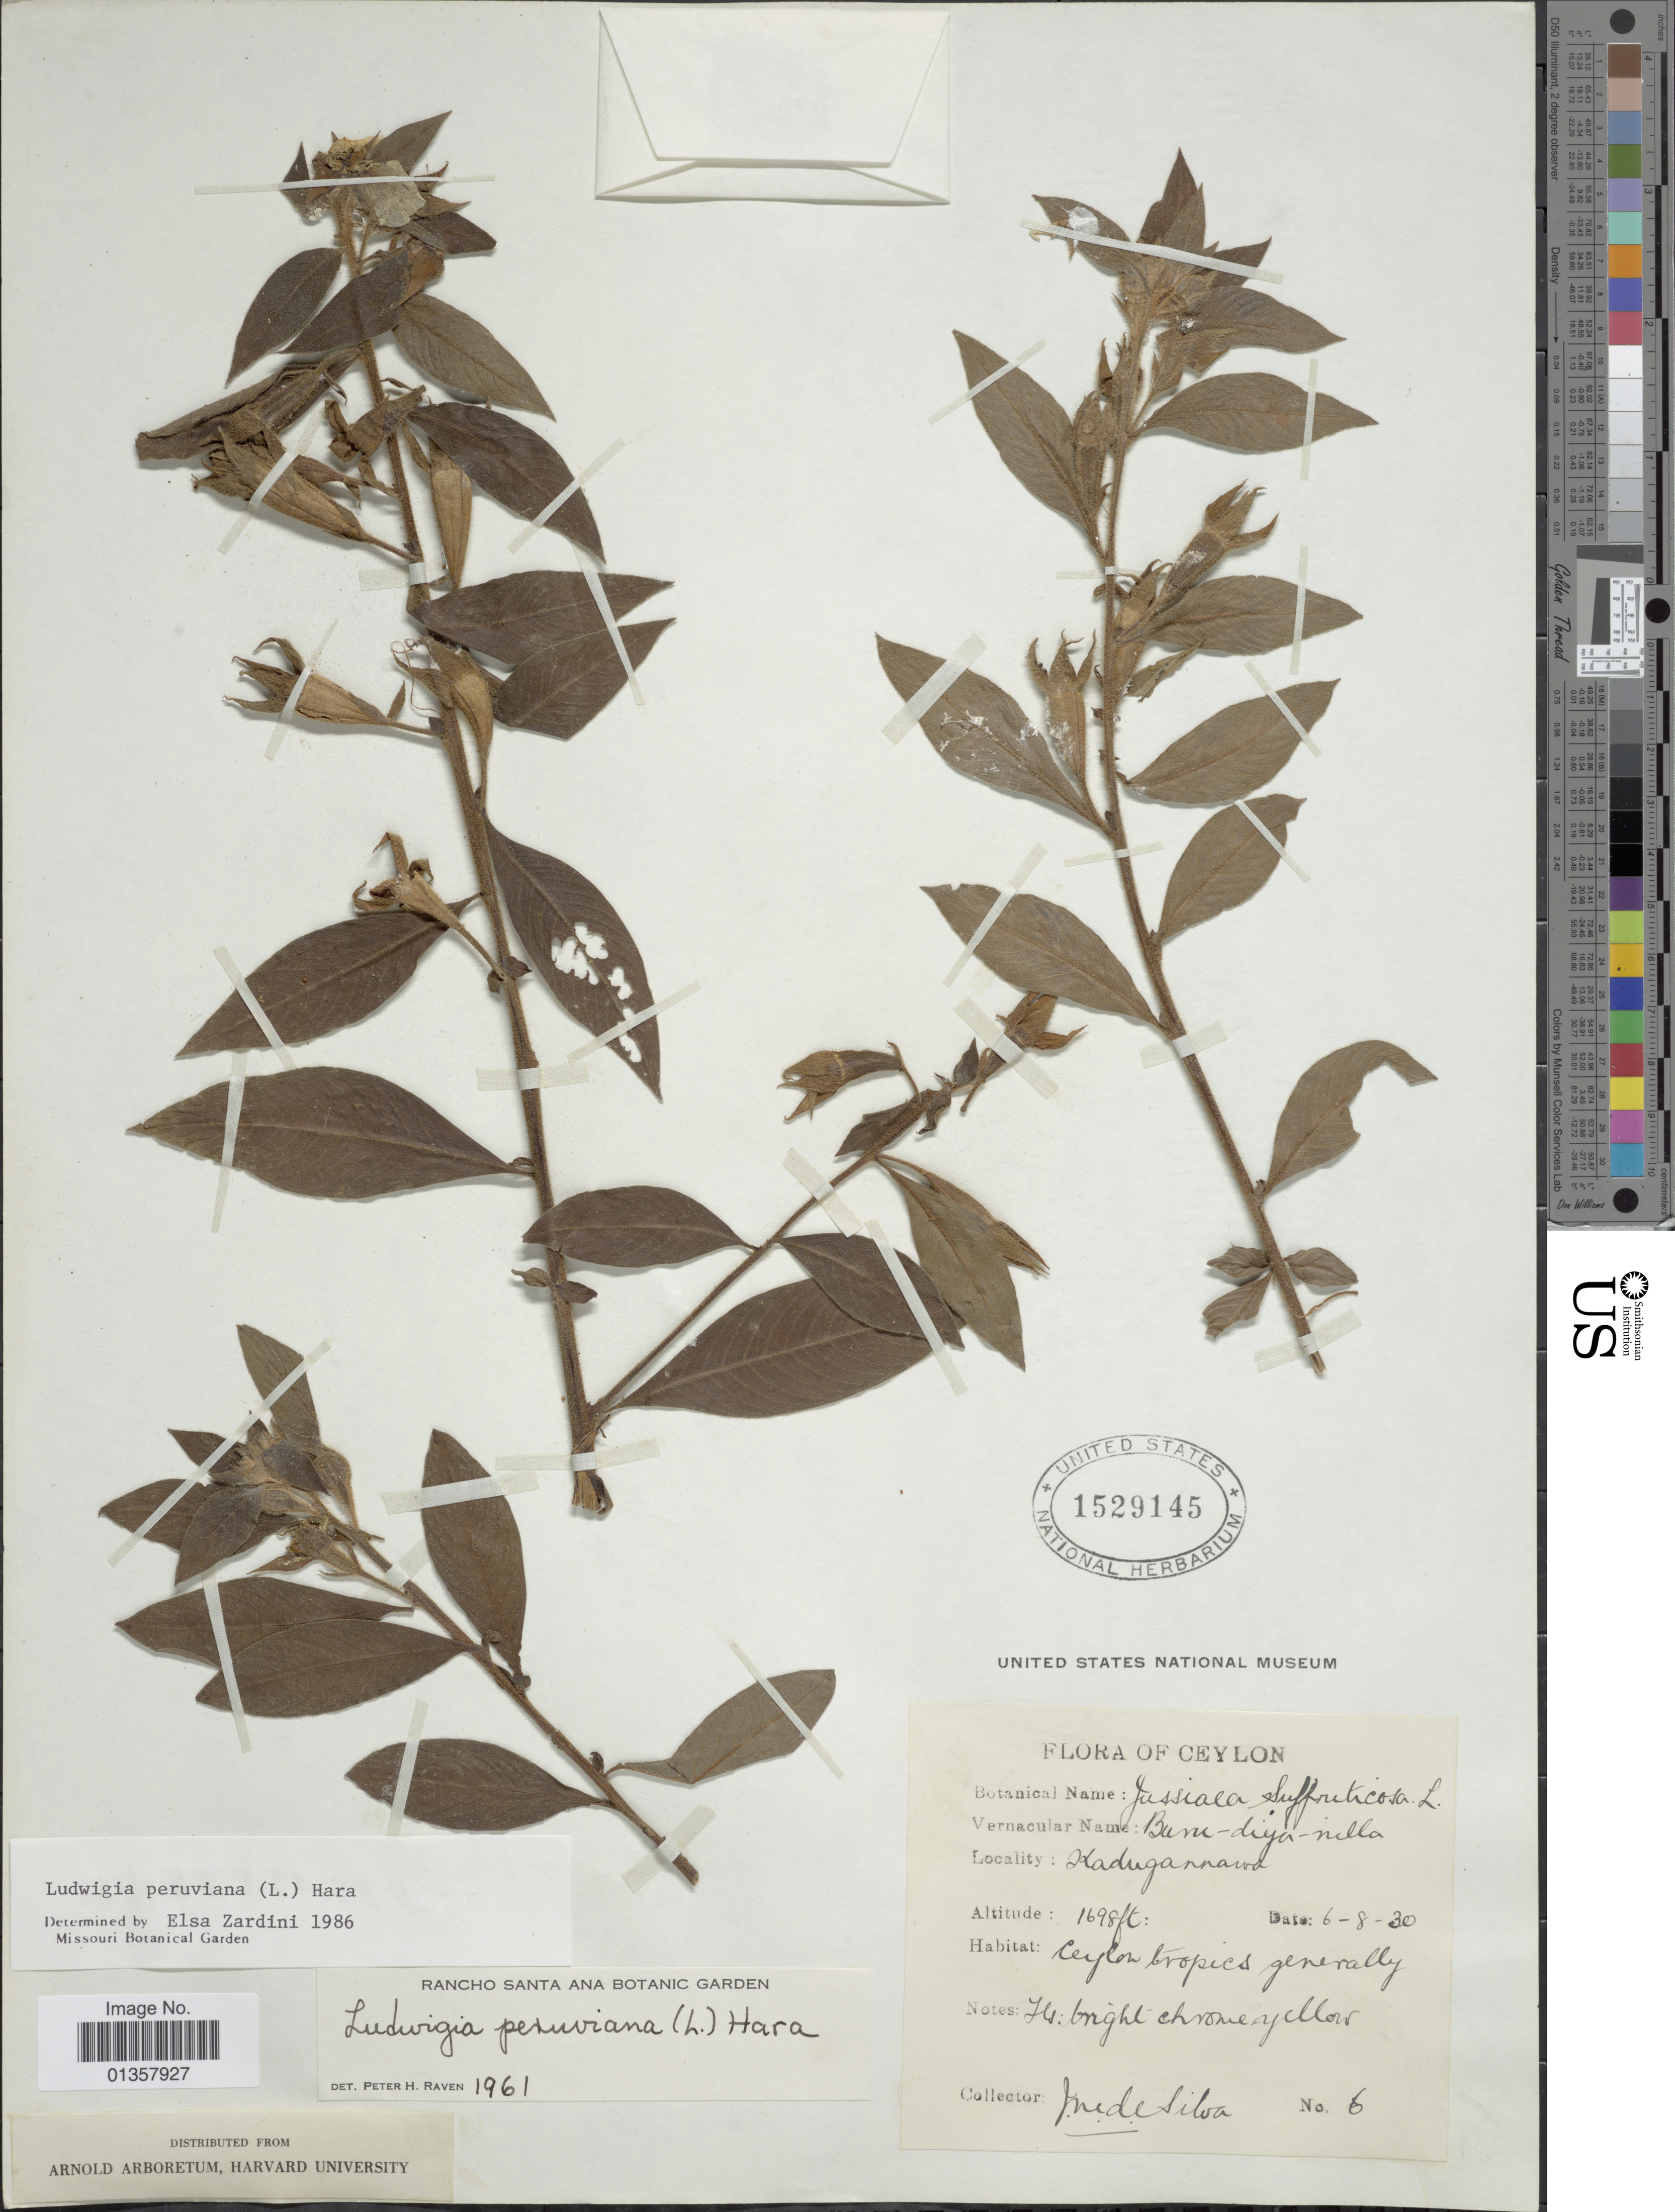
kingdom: Plantae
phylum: Tracheophyta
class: Magnoliopsida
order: Myrtales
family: Onagraceae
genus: Ludwigia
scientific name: Ludwigia peruviana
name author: (L.) H. Hara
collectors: J. Silva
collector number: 6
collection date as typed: Transcribed d/m/y: 6/8/30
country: Sri Lanka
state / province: Central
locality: Ceylon, Kadugannawa [interpreted]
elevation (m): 518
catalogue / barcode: US 1529145